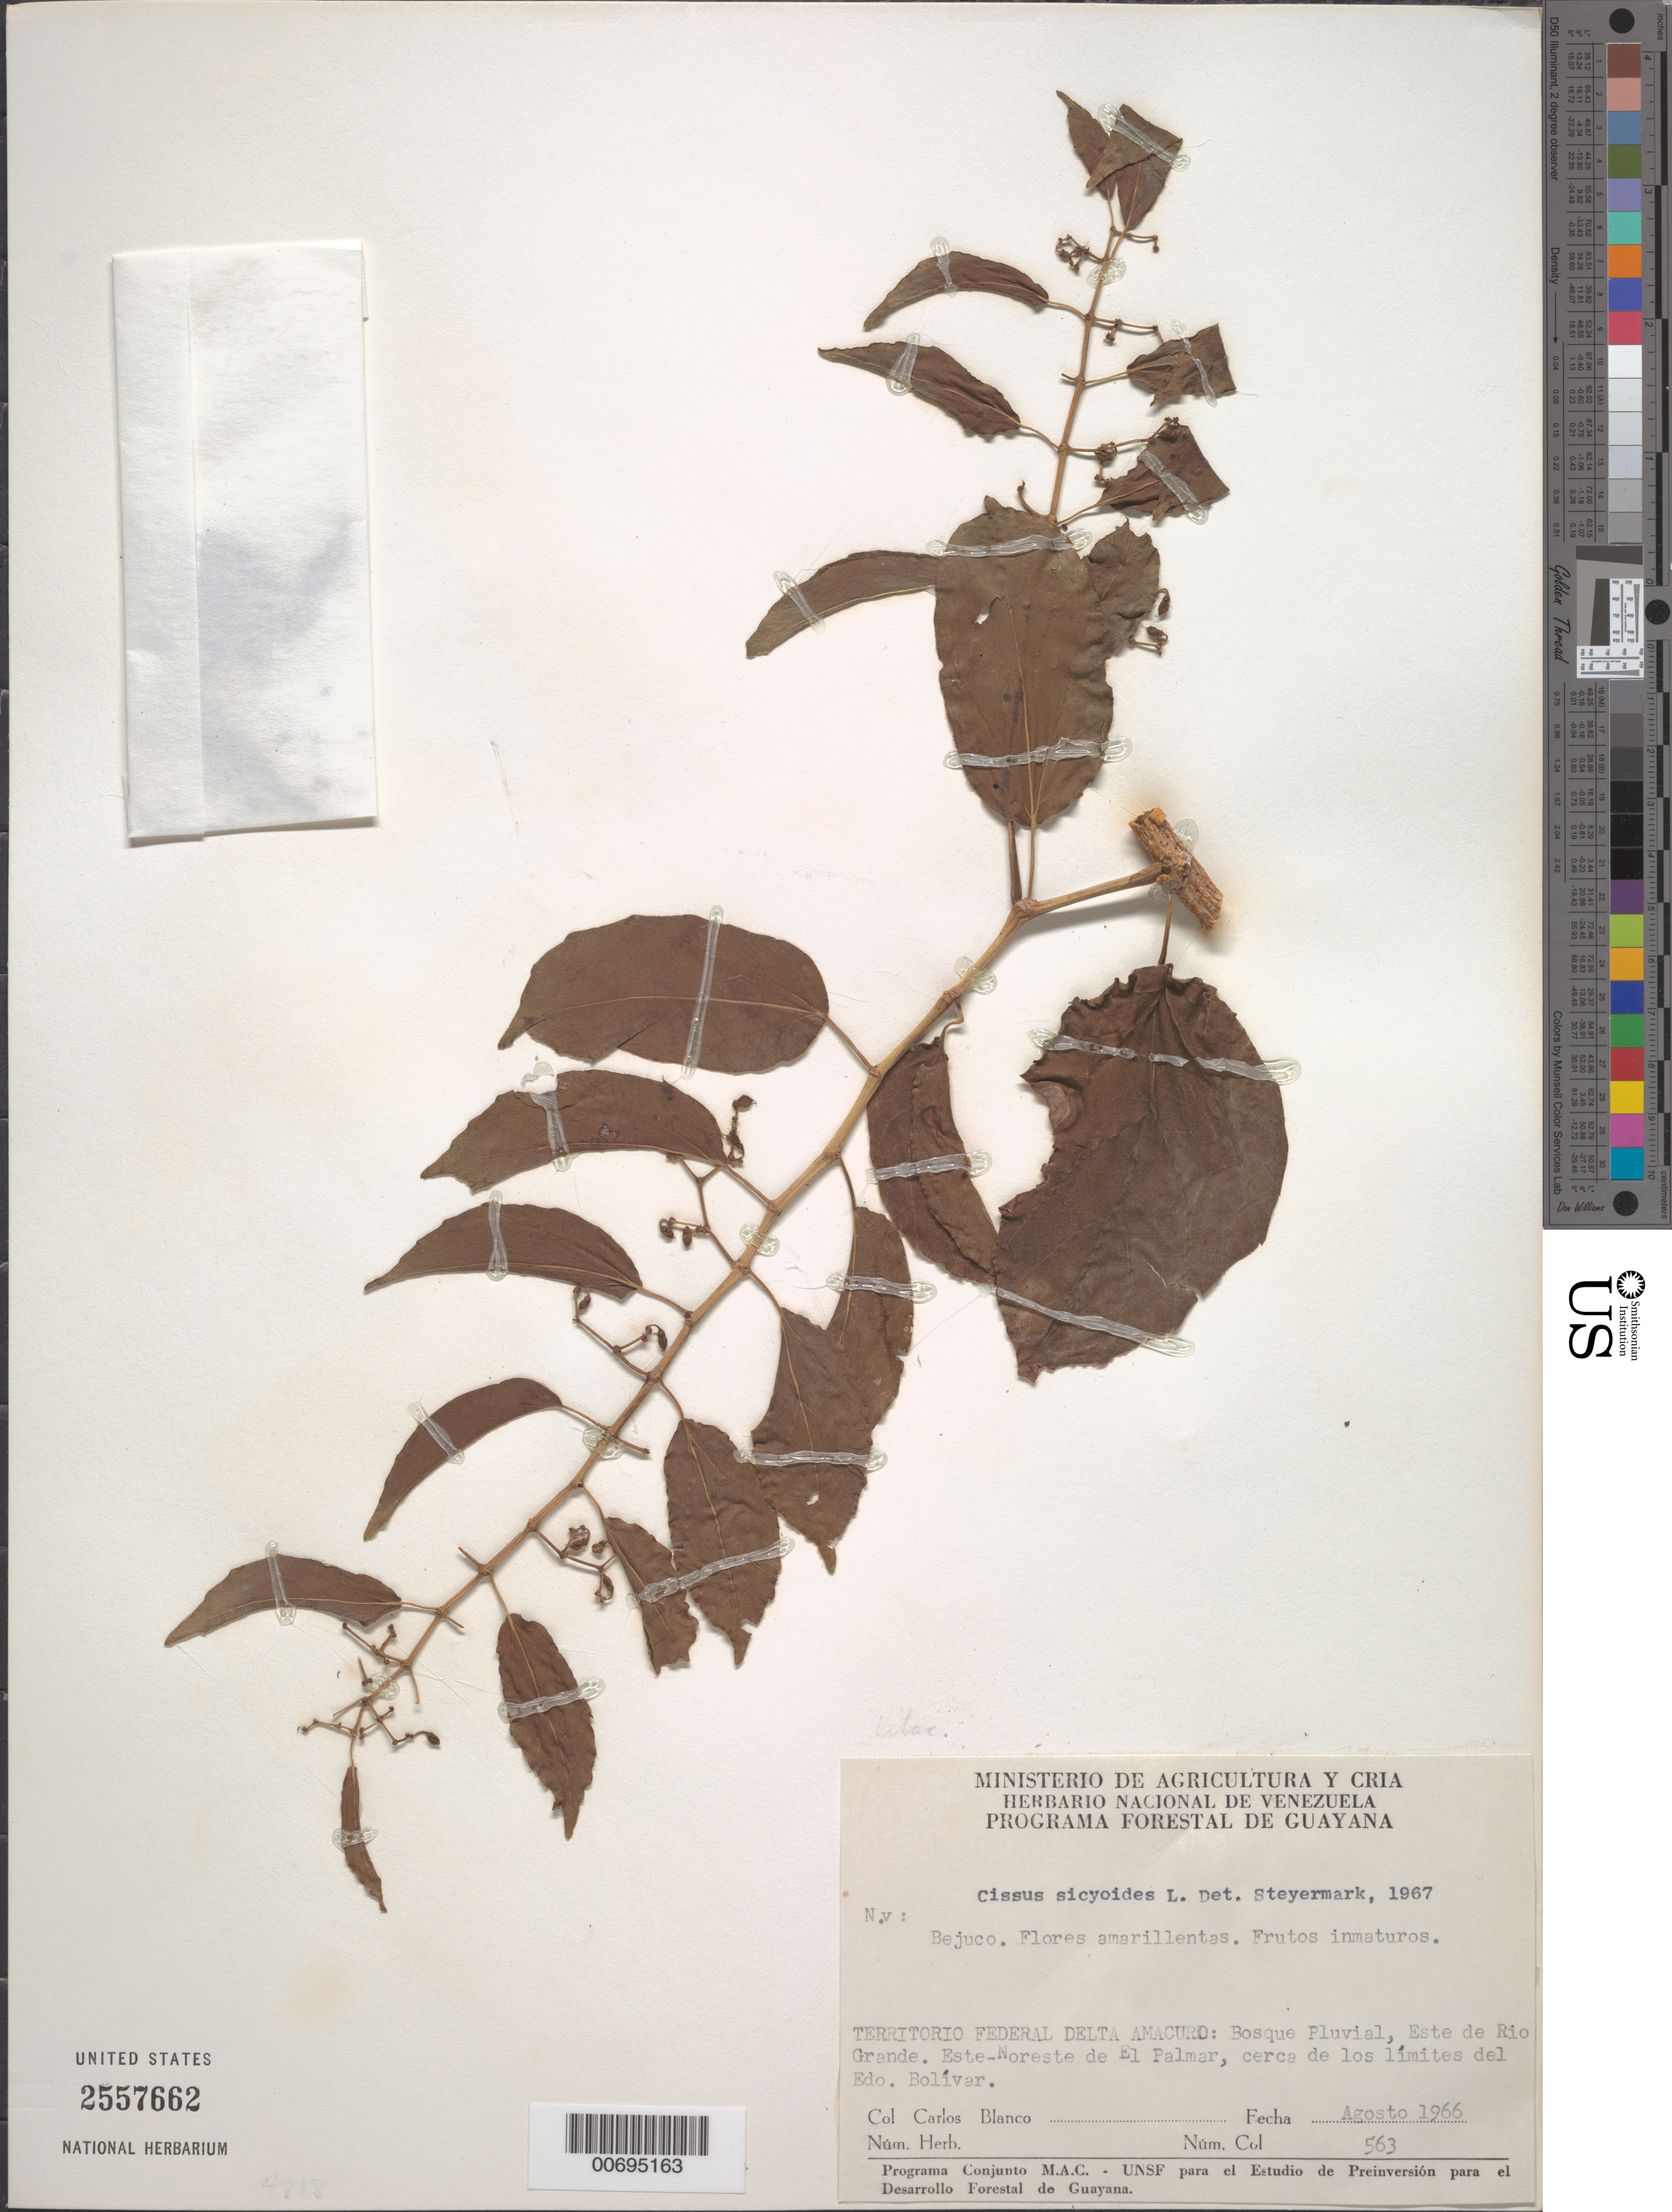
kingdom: Plantae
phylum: Tracheophyta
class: Magnoliopsida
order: Vitales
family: Vitaceae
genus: Cissus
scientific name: Cissus verticillata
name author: (L.) Nicolson & C.E. Jarvis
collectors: C. A. Blanco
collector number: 563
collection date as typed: Aug-66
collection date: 1966-08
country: Venezuela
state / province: Delta Amacuro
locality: Río Grande, Este de; Este-Noreste de El Palmar, cerca de los limites del Estado Bolívar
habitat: Rainforest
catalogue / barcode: US 2557662